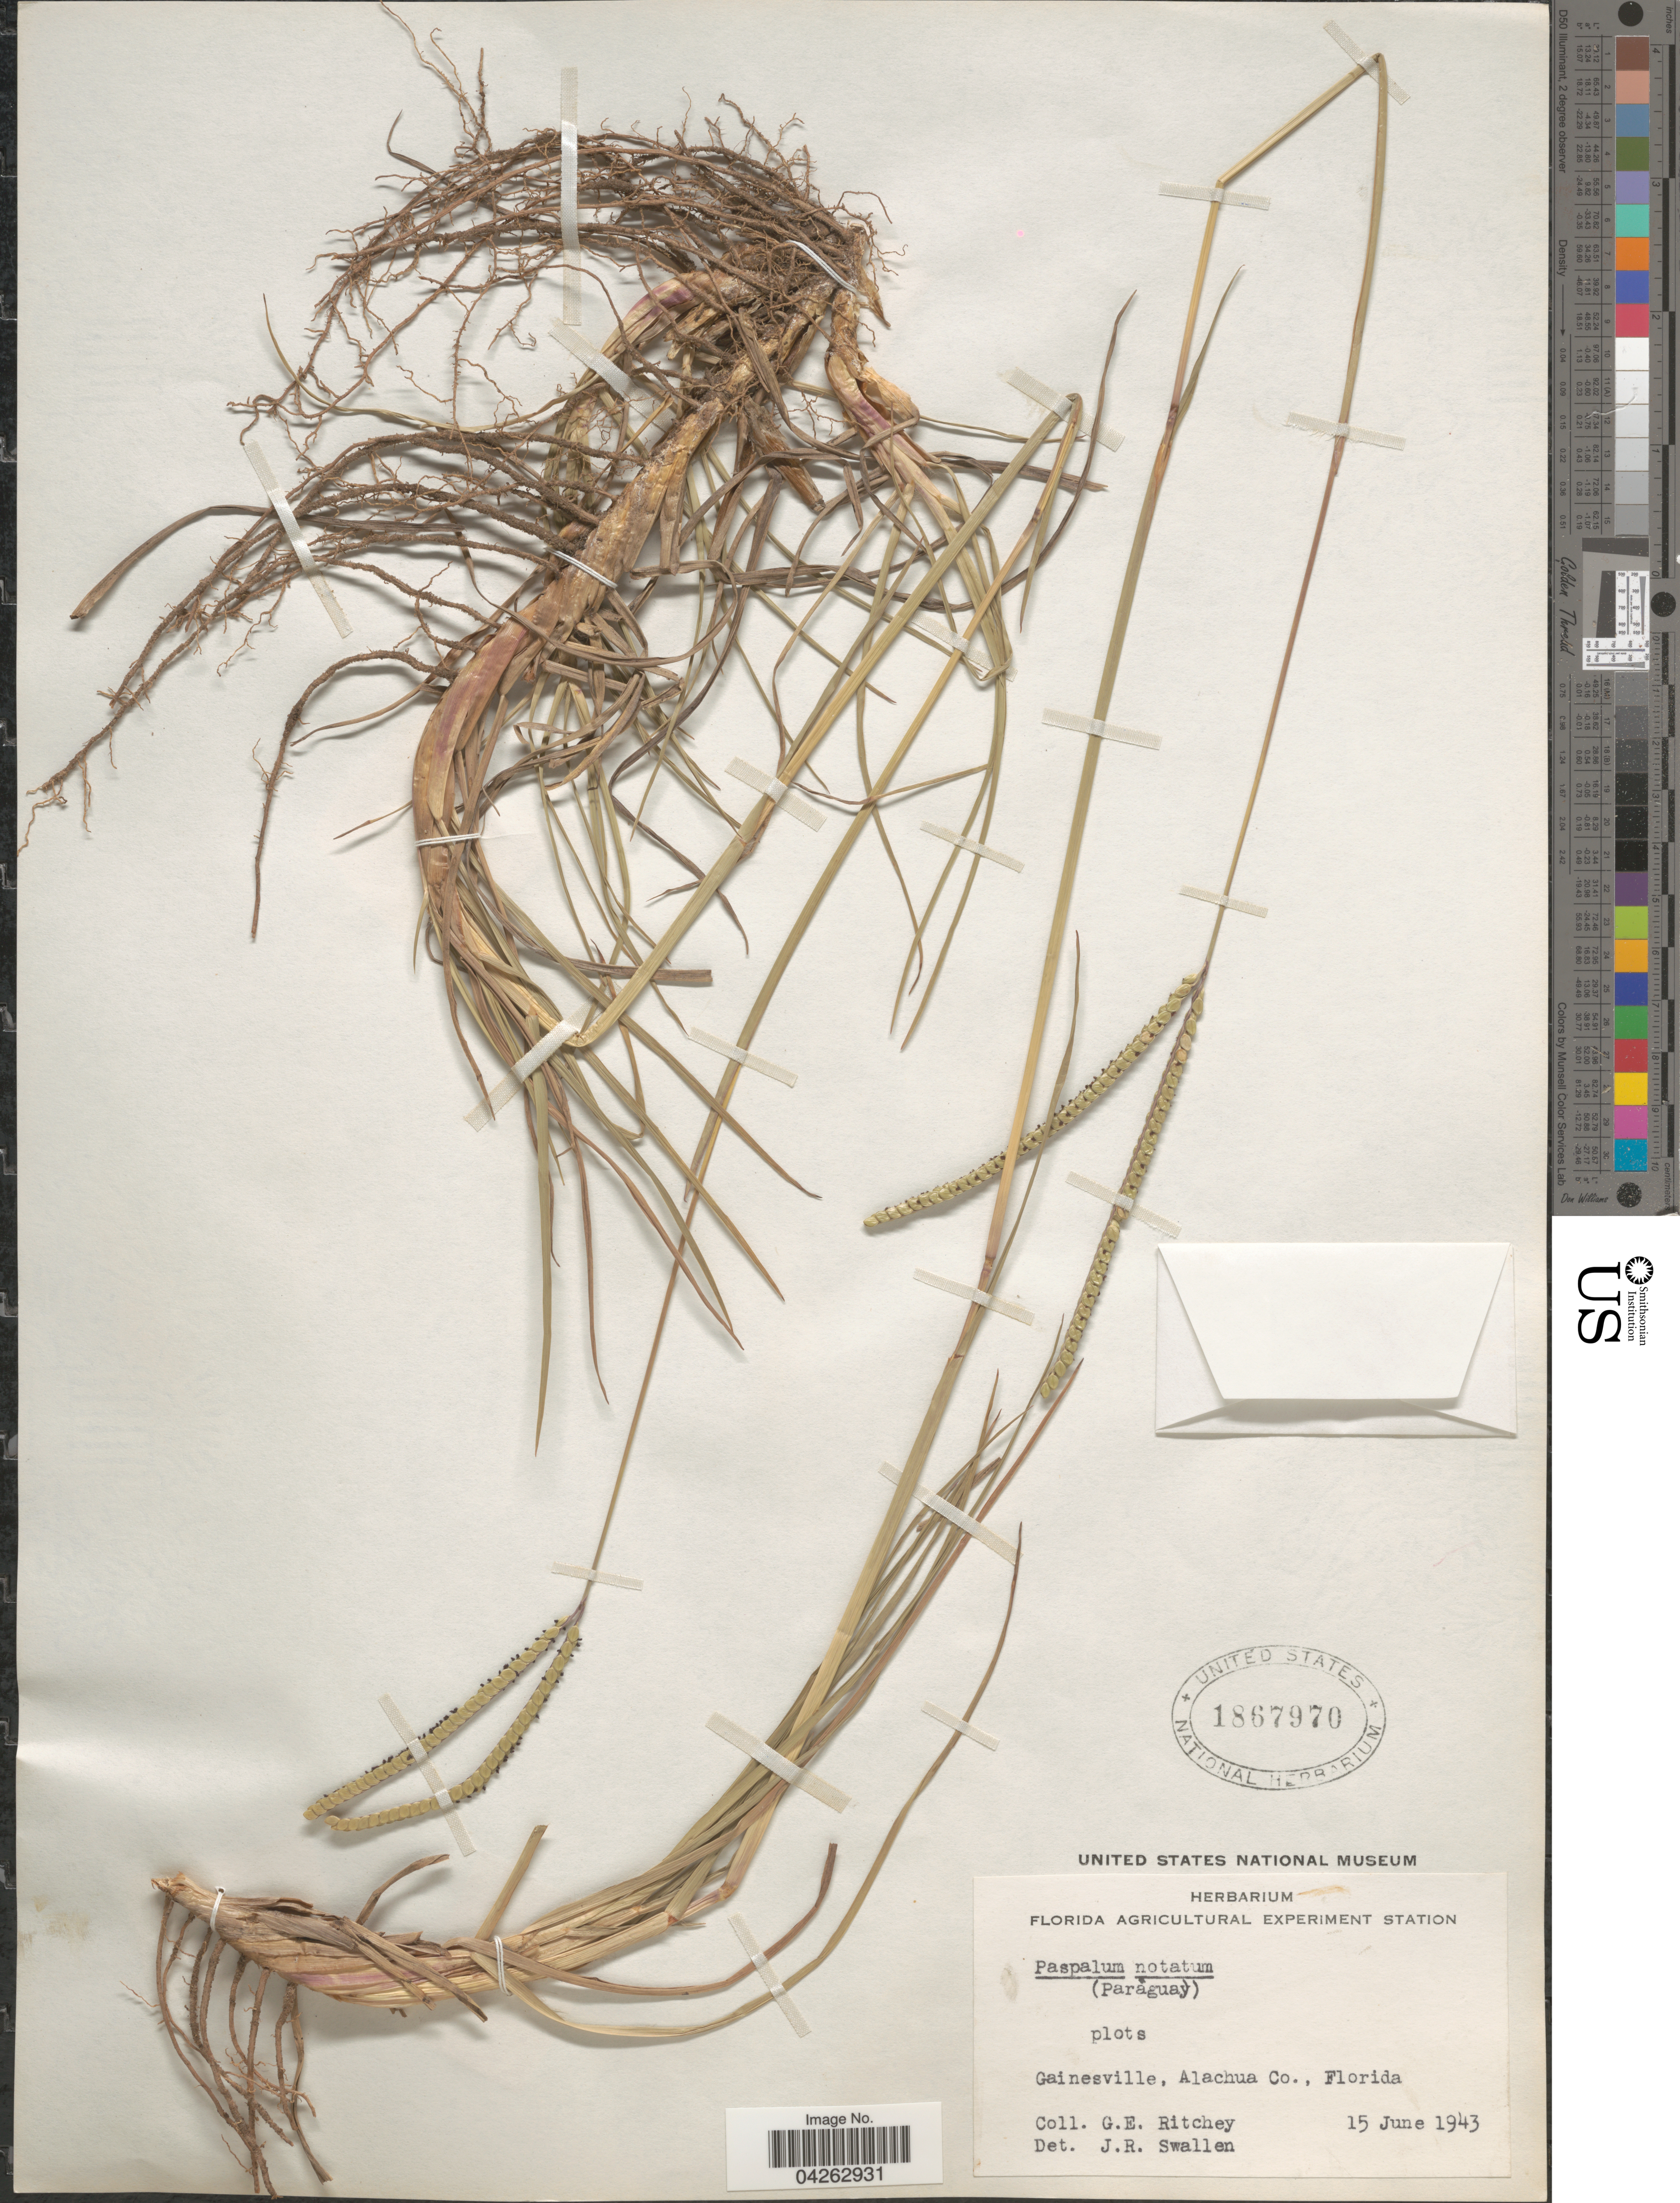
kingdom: Plantae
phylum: Tracheophyta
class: Liliopsida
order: Poales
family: Poaceae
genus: Paspalum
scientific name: Paspalum notatum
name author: Flüggé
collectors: G. Ritchey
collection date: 1943-06-15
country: United States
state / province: Florida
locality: Plots. Gainesville, Alachua Co.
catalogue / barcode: US 1867970